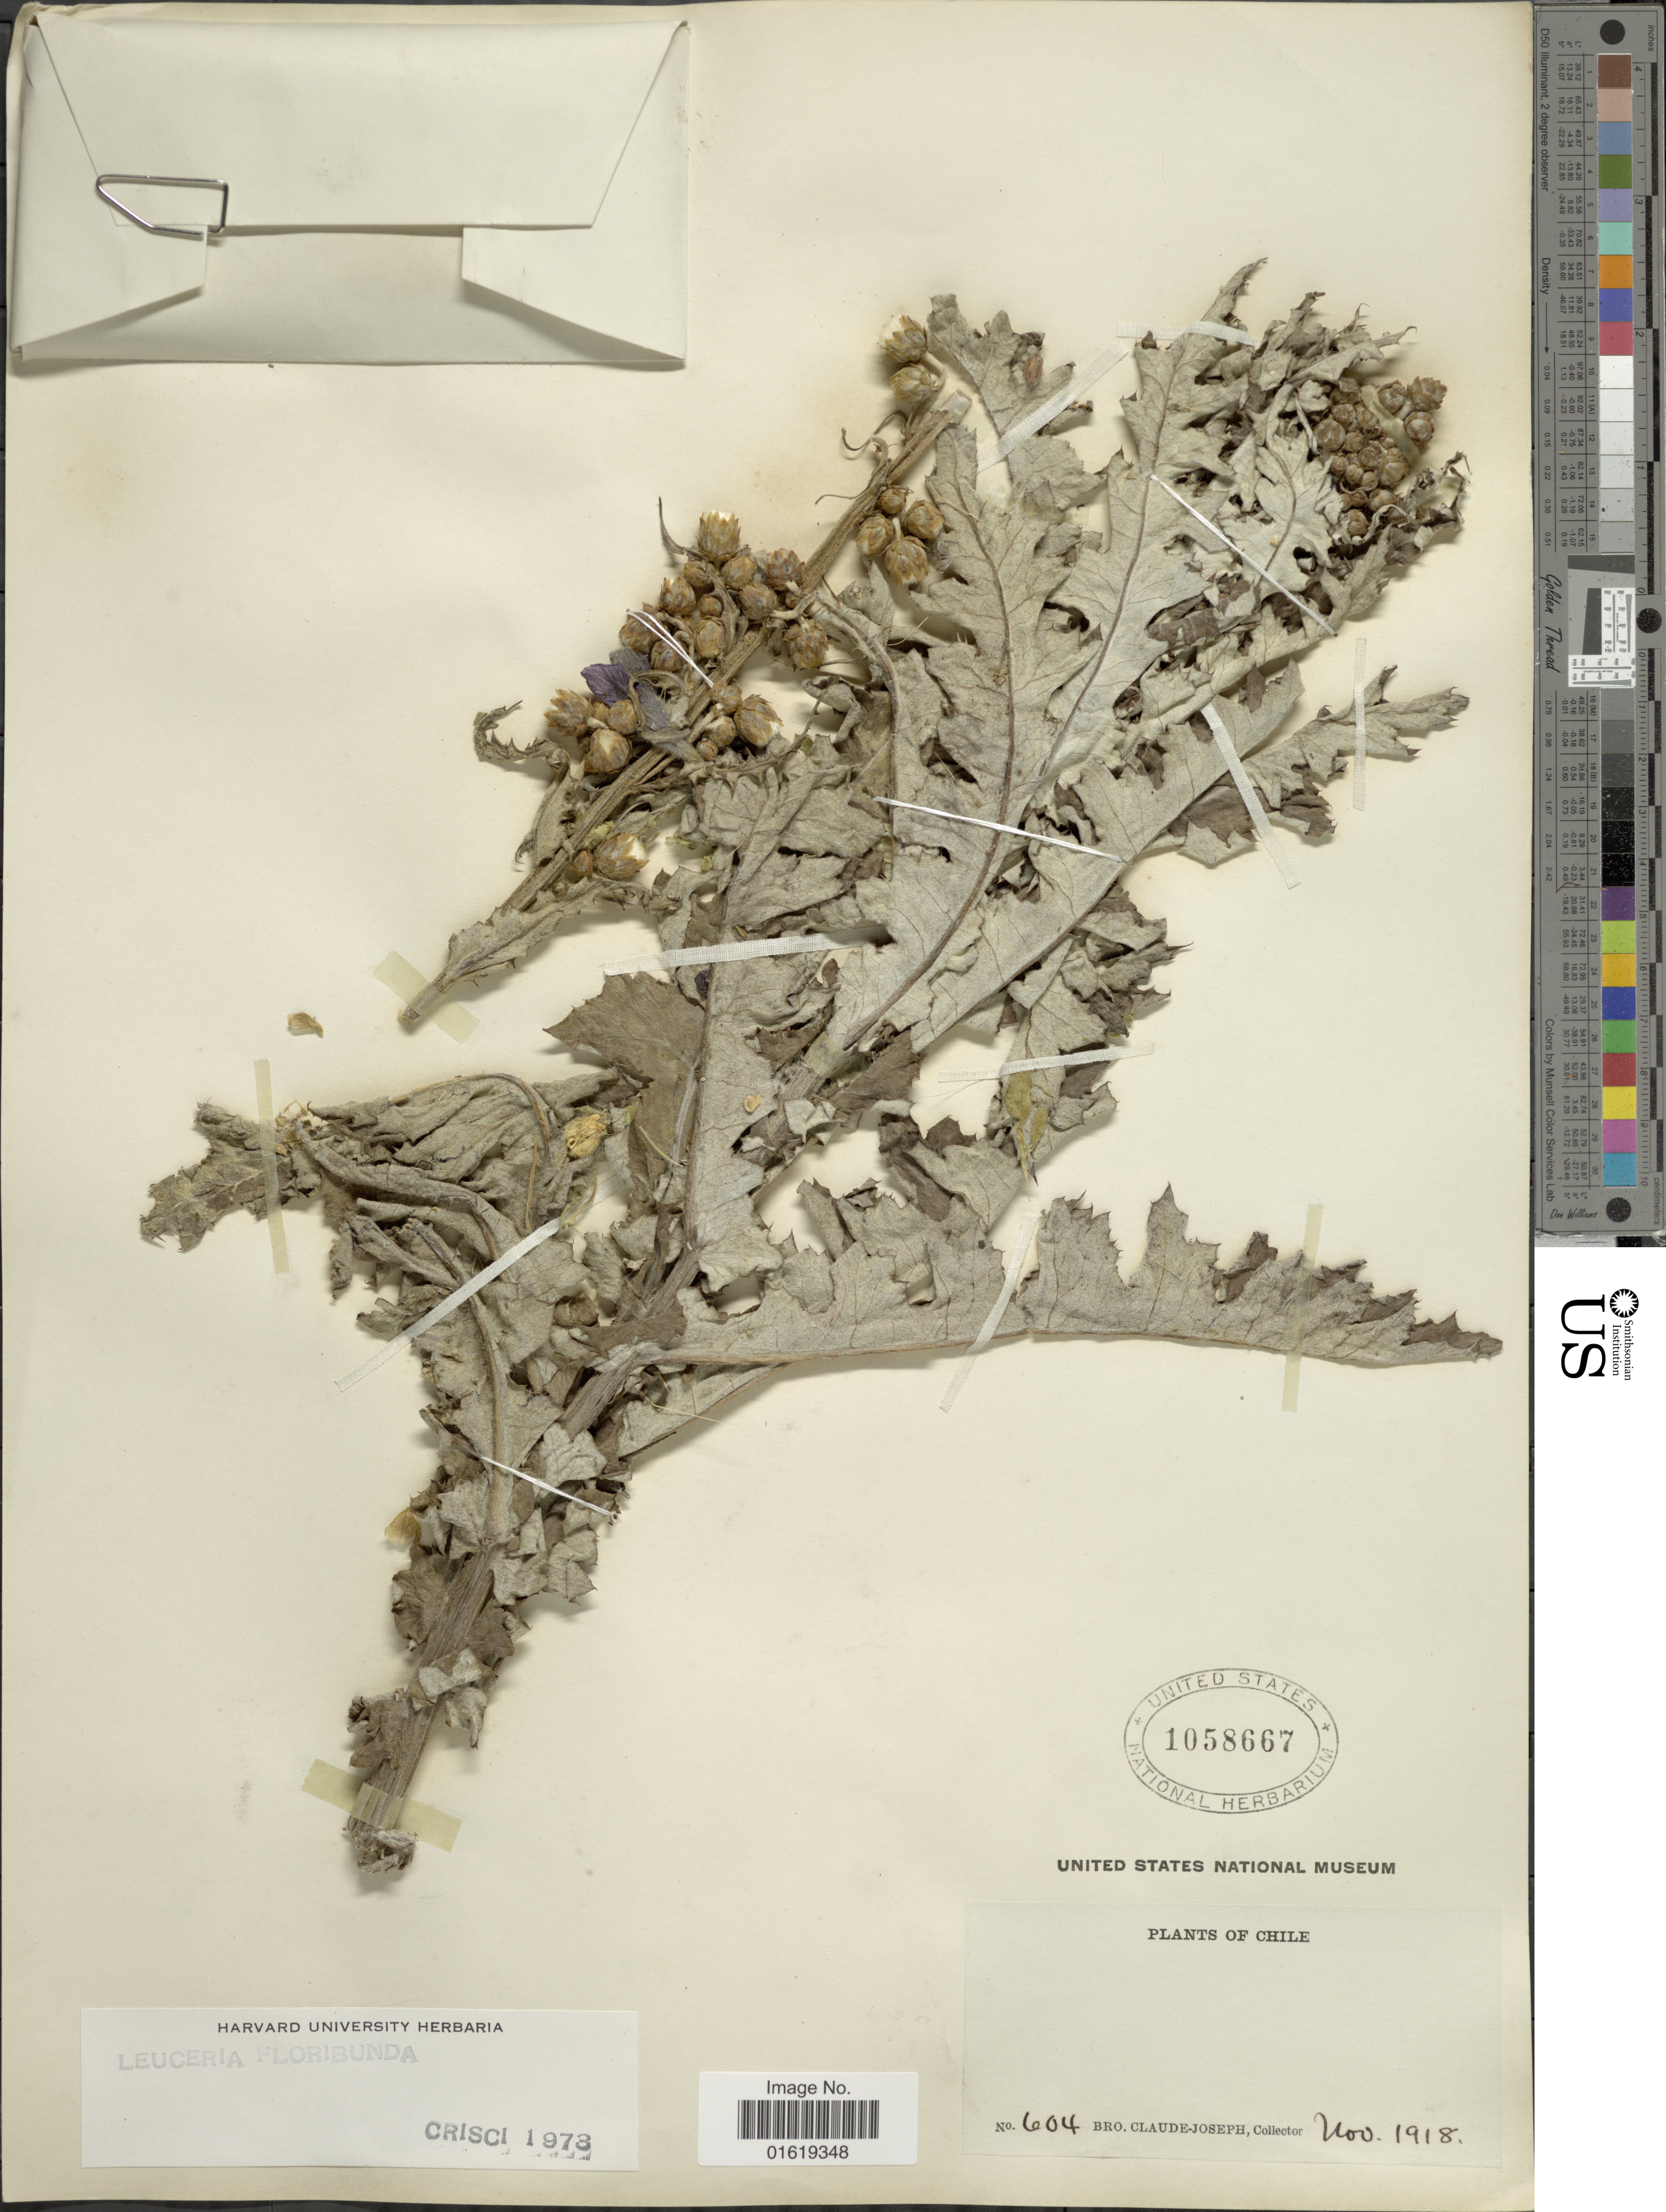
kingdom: Plantae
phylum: Tracheophyta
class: Magnoliopsida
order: Asterales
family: Asteraceae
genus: Leucheria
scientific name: Leucheria floribunda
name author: DC.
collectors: Bro. Claude-Joseph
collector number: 604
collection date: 1918-11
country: Chile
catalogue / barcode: US 1058667